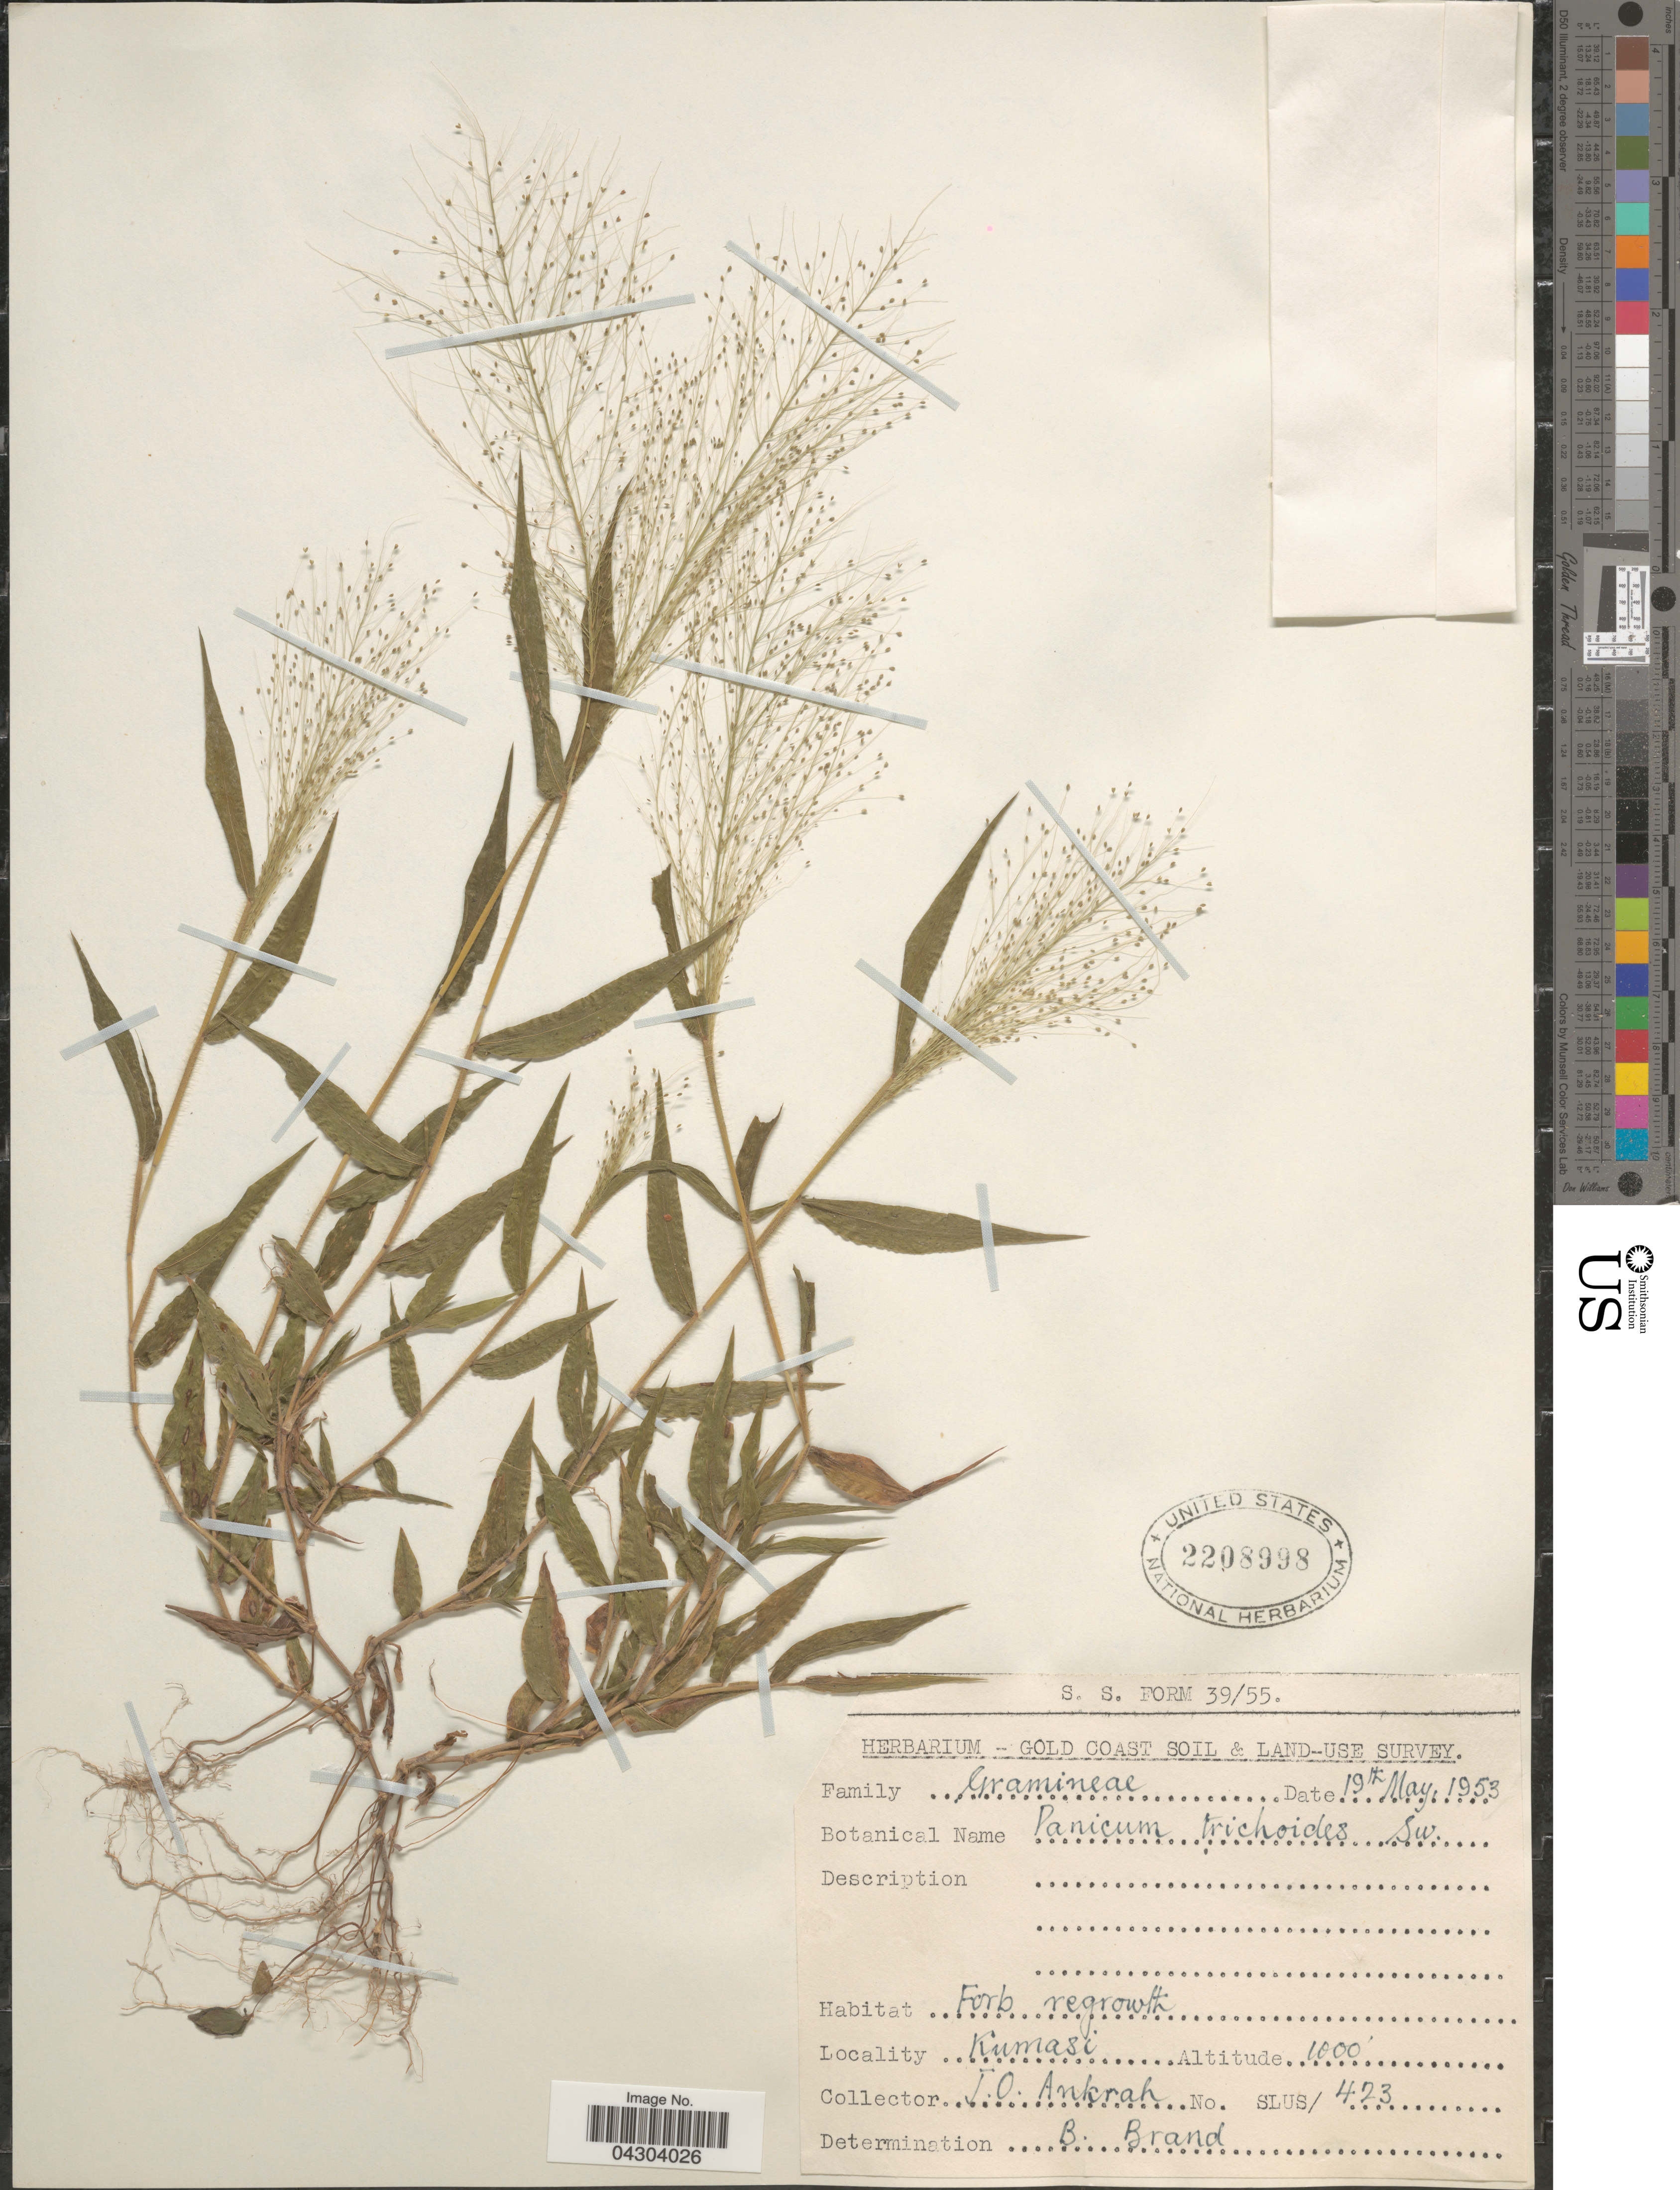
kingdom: Plantae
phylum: Tracheophyta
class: Liliopsida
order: Poales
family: Poaceae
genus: Panicum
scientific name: Panicum trichoides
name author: Sw.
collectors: J. Ankrah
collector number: SLUS/423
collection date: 1953-05-19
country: Ghana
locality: Gold Coast Soil & Land-Use Survey. Kumasi.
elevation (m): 305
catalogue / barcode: US 2208998